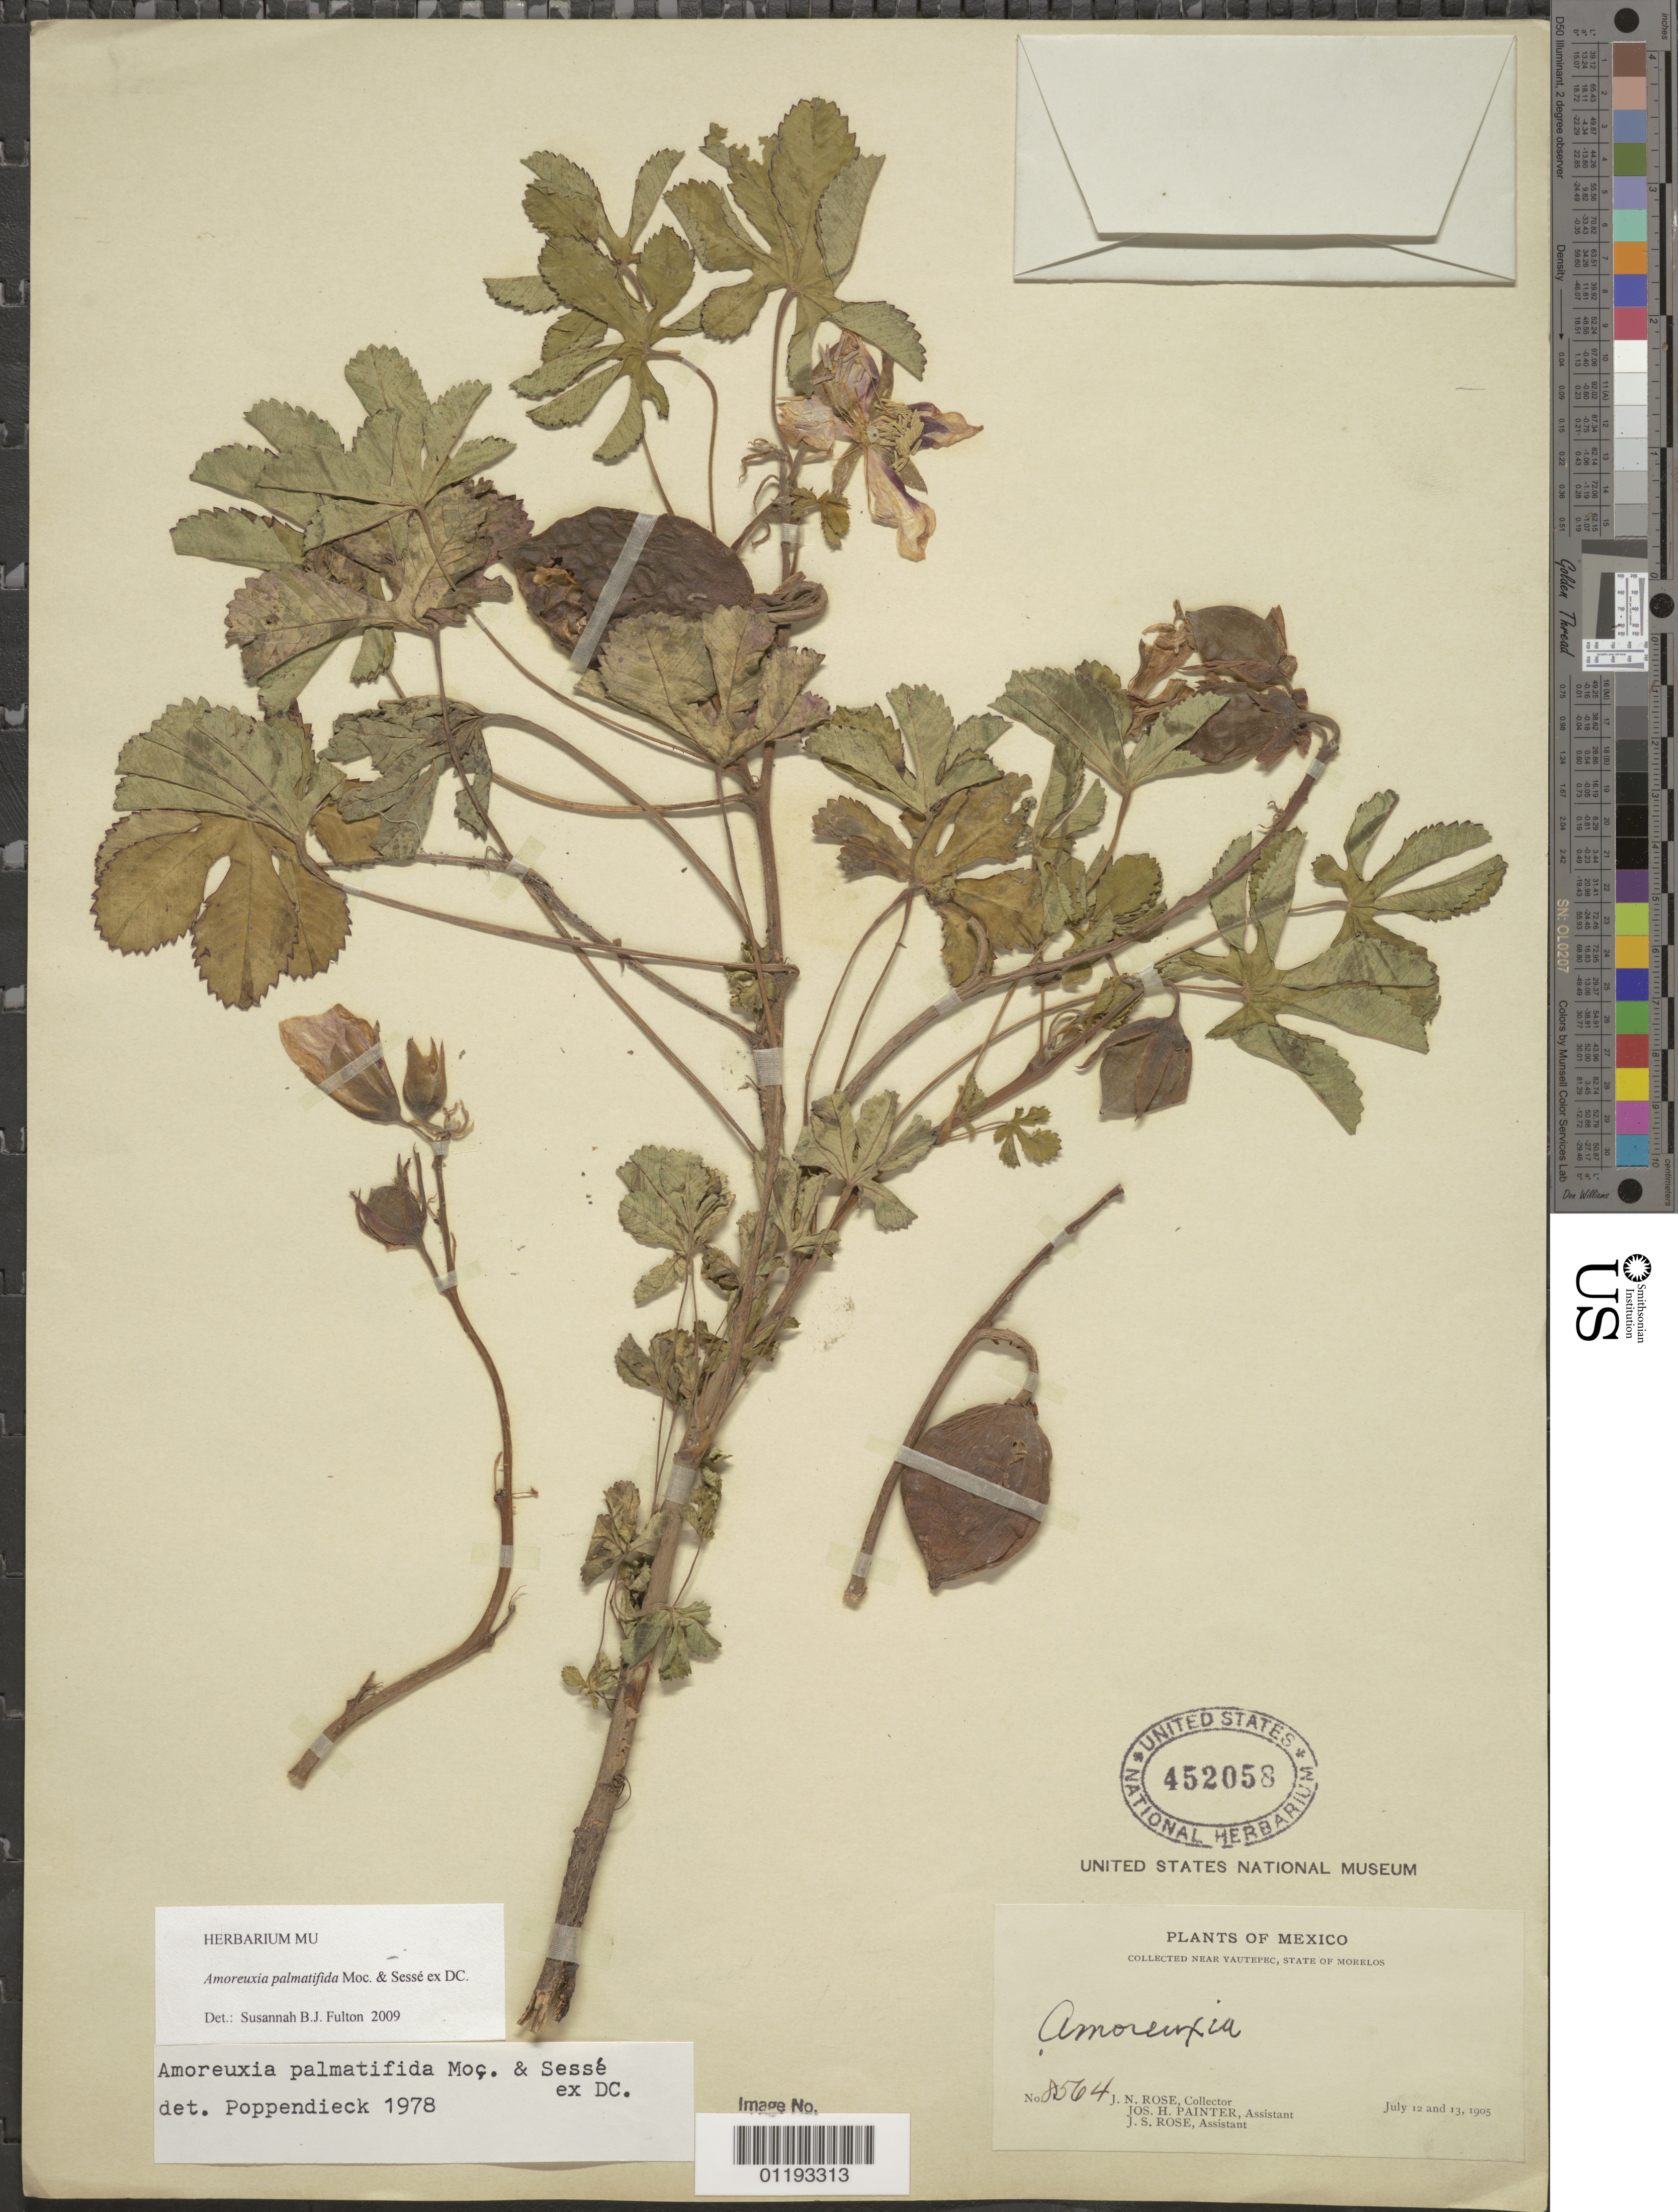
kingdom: Plantae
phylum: Tracheophyta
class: Magnoliopsida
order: Malvales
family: Cochlospermaceae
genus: Amoreuxia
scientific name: Amoreuxia palmatifida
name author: Moc. & Sessé ex DC.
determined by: Fulton, Susannah B.J.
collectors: J. N. Rose, J. H. Painter & J. S. Rose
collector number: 8564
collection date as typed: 12 Jul 1905 and 13 Jul 1905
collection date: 1905-07-12,1905-07-13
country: Mexico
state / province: Morelos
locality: Near Yautepec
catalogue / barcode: US 452058